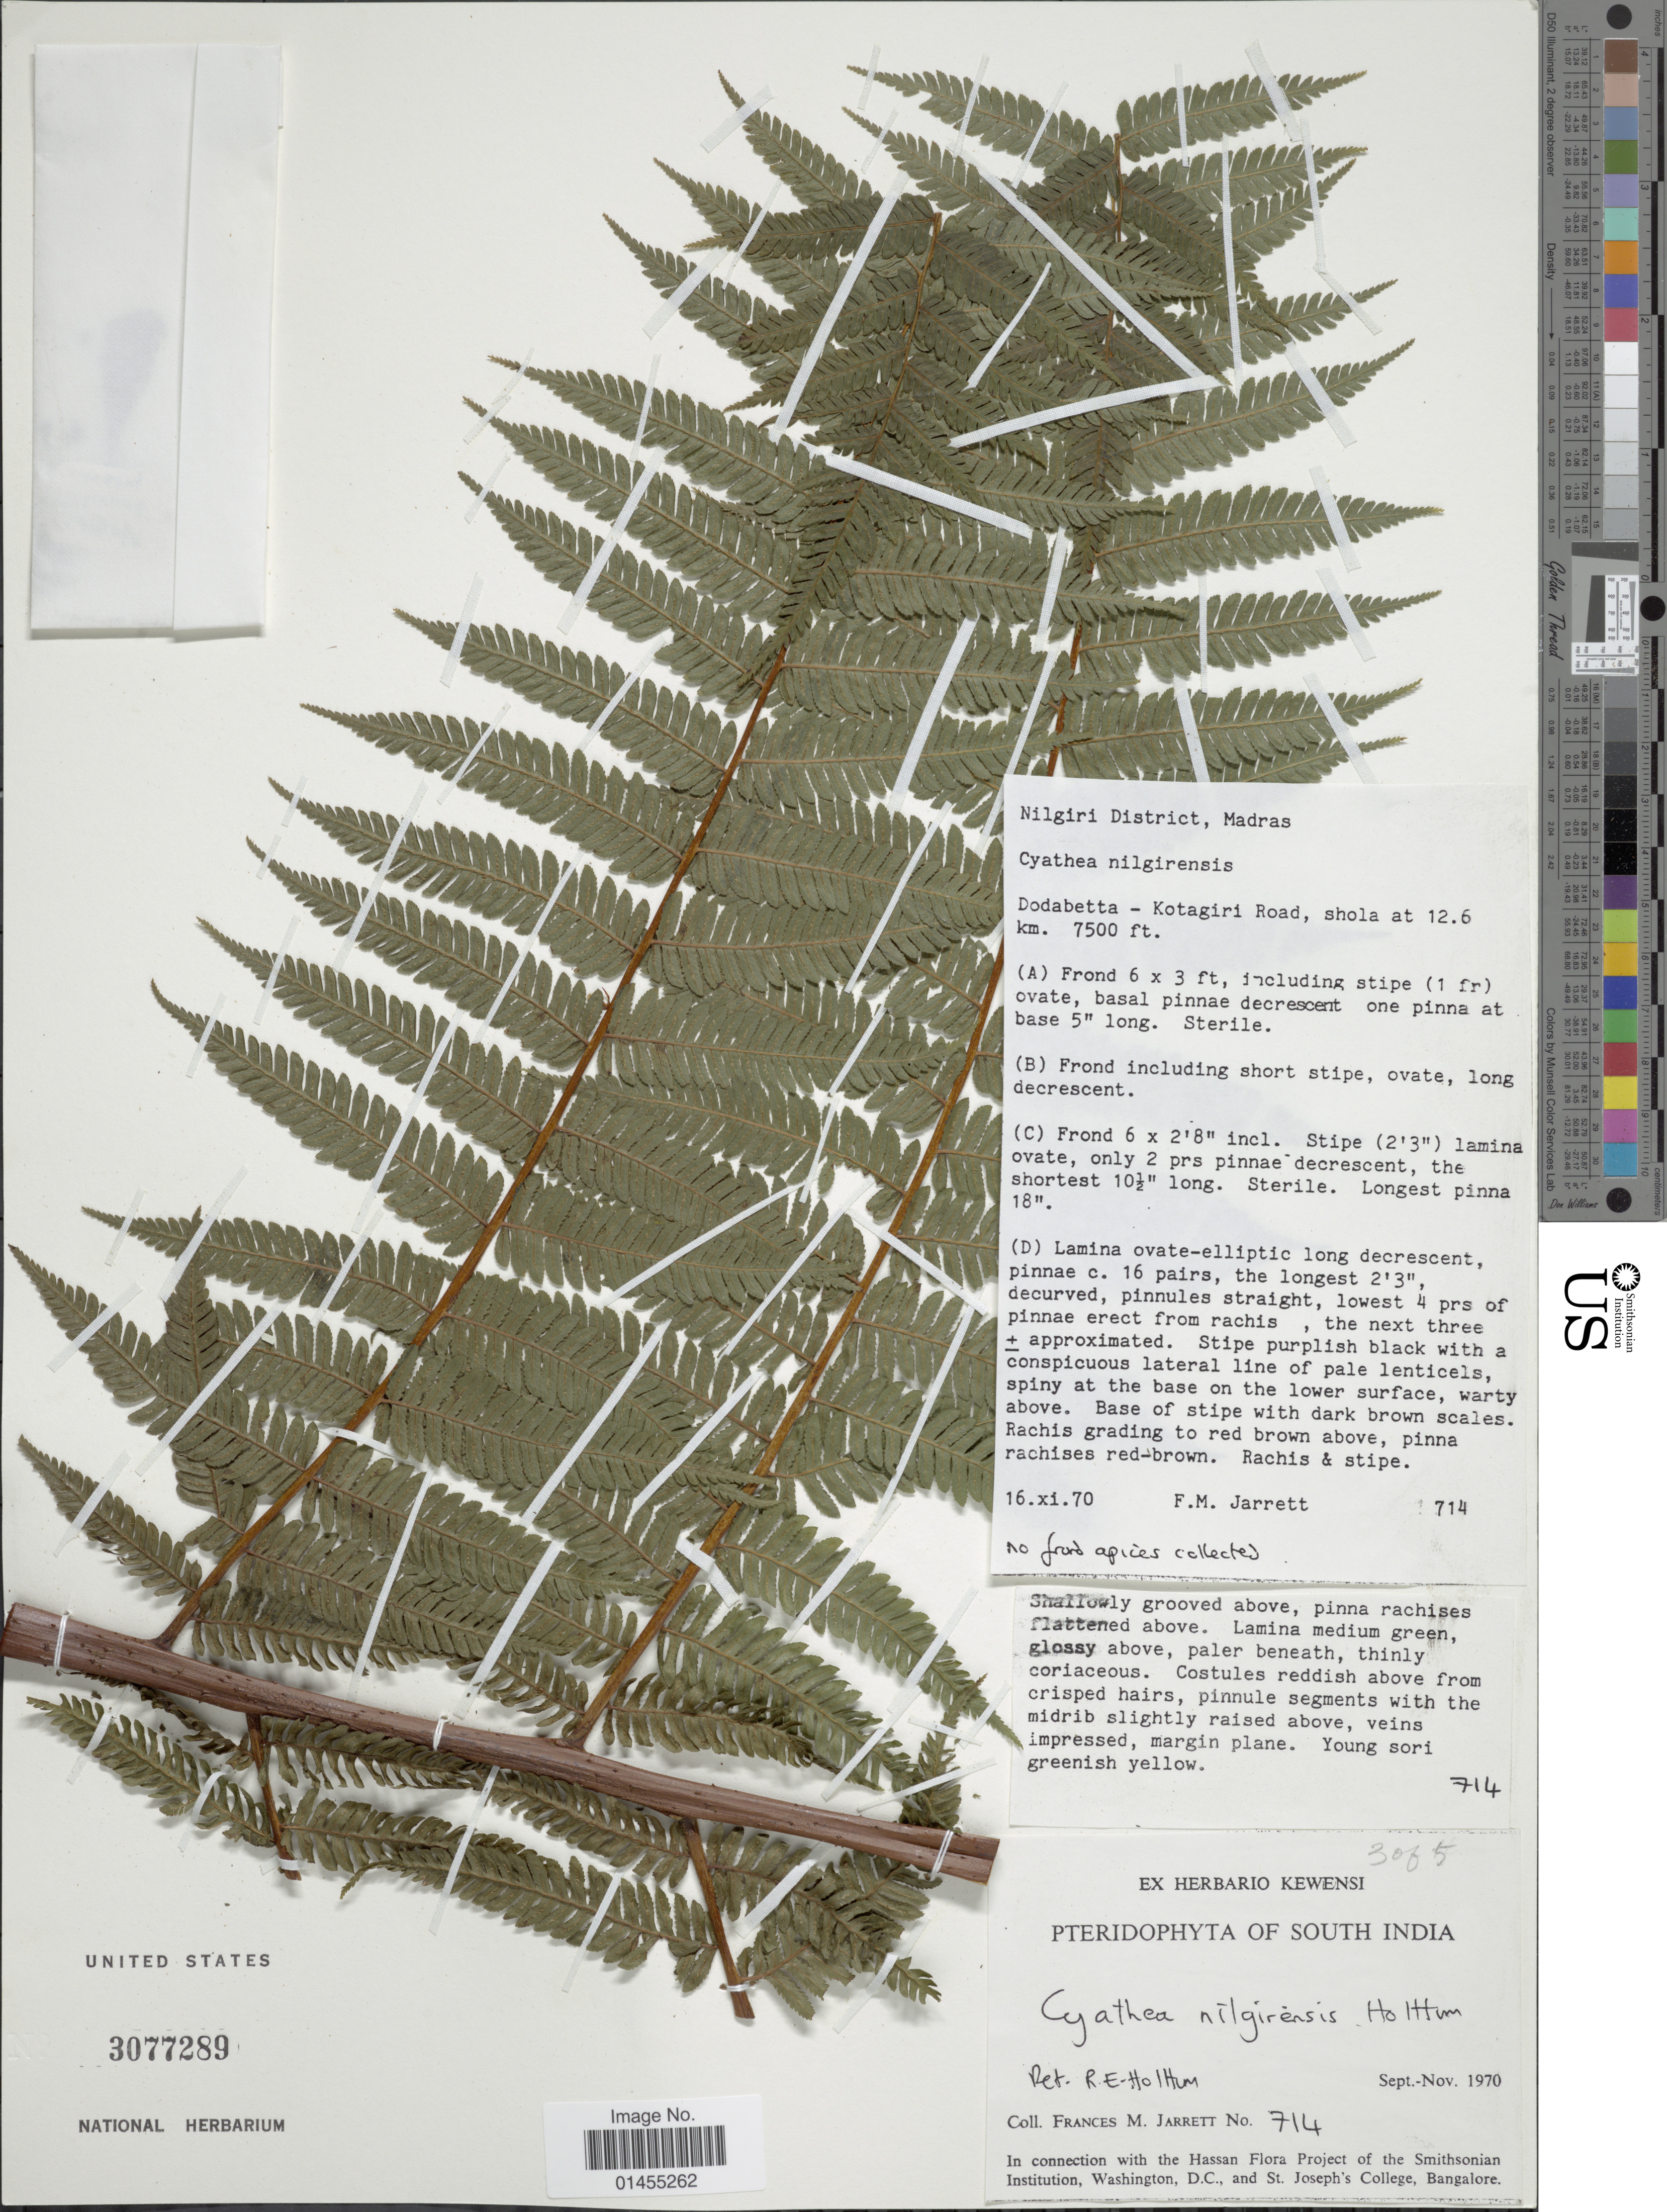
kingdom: Plantae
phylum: Tracheophyta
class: Polypodiopsida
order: Cyatheales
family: Cyatheaceae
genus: Alsophila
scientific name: Alsophila nilgirensis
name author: (Holttum) B.K. Nayar & S. Kaur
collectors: F. M. Jarrett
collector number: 714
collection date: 1970-09/1970-11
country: India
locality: South India, Nilgiri District, Madras. Dodabetta - Kotaigiri Road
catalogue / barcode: US 3077289